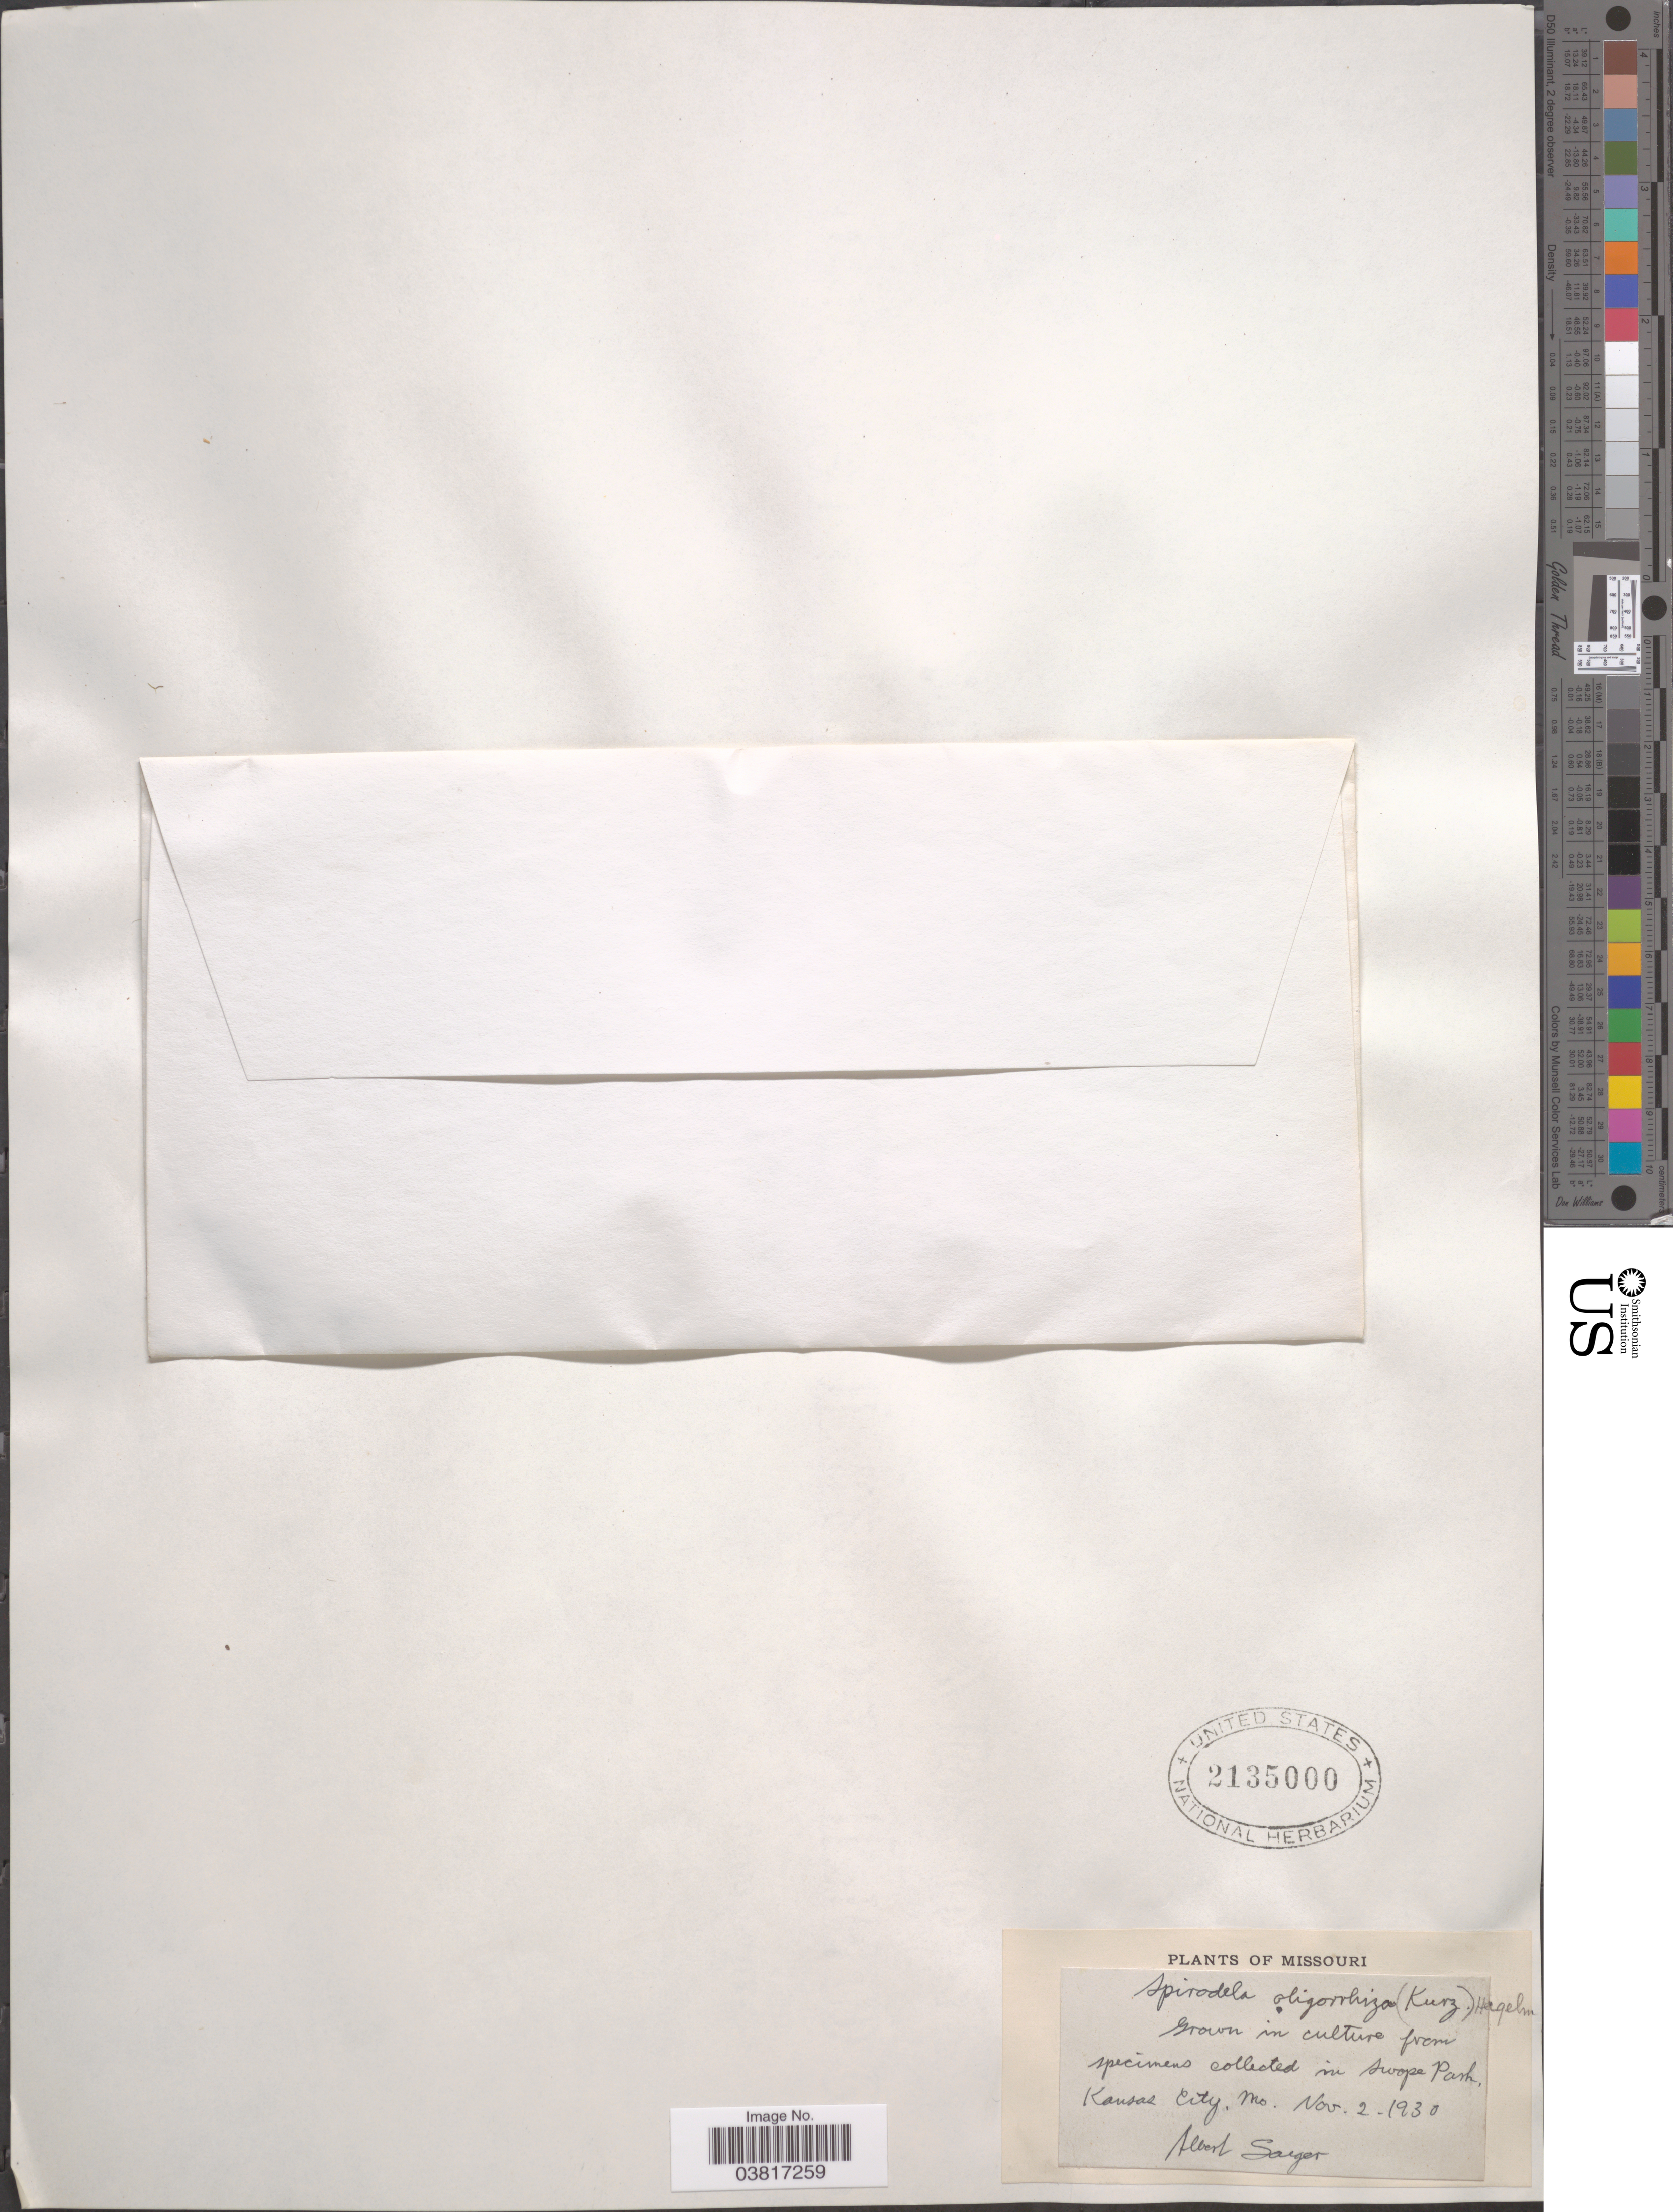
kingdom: Plantae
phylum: Tracheophyta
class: Liliopsida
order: Alismatales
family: Araceae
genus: Spirodela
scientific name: Spirodela oligorrhiza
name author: (Kurz) Hegelm.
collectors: A. Saeger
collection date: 1930-11-02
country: United States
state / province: Missouri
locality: Swope Park, Kansas City.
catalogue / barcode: US 2135000